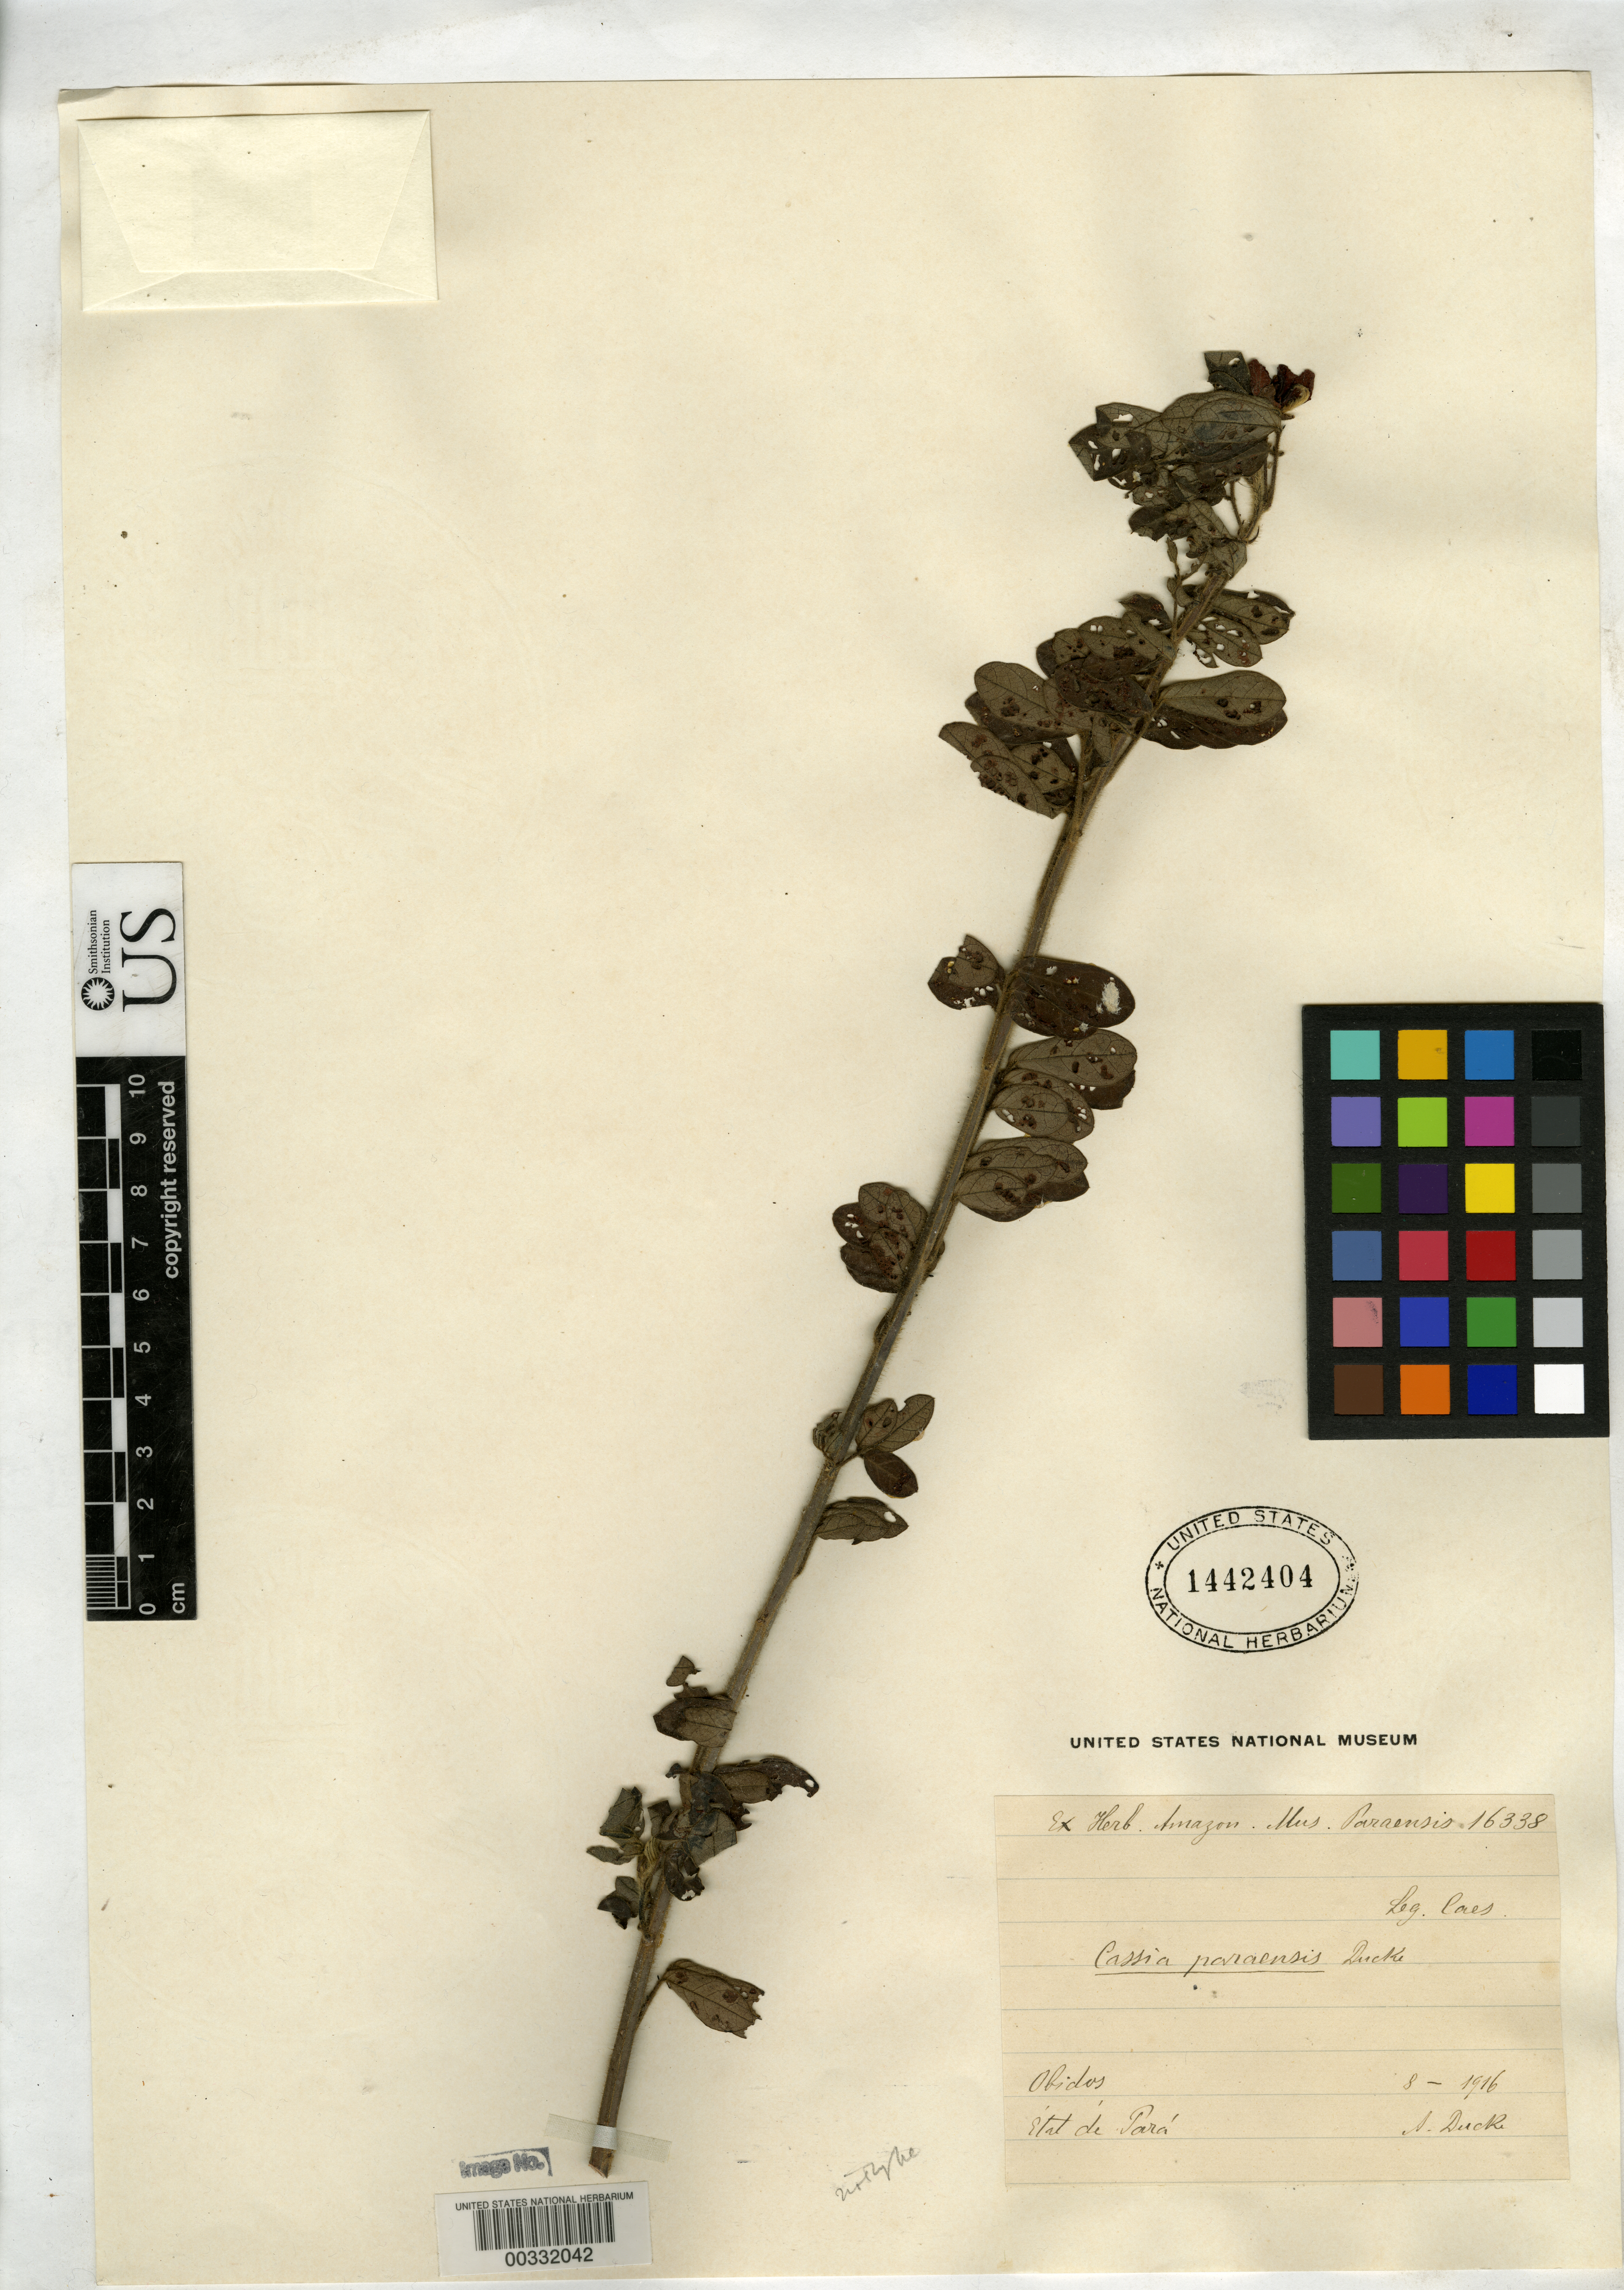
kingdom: Plantae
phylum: Tracheophyta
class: Magnoliopsida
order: Fabales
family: Fabaceae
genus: Cassia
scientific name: Cassia paraensis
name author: Ducke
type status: Isolectotype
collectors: A. Ducke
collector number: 16338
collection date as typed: Aug 1916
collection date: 1916-08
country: Brazil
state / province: Pará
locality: Obidos, Etat de Pará.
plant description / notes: Currently accepted name as cited by Irwin & Barneby (1982).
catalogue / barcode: US 1442404